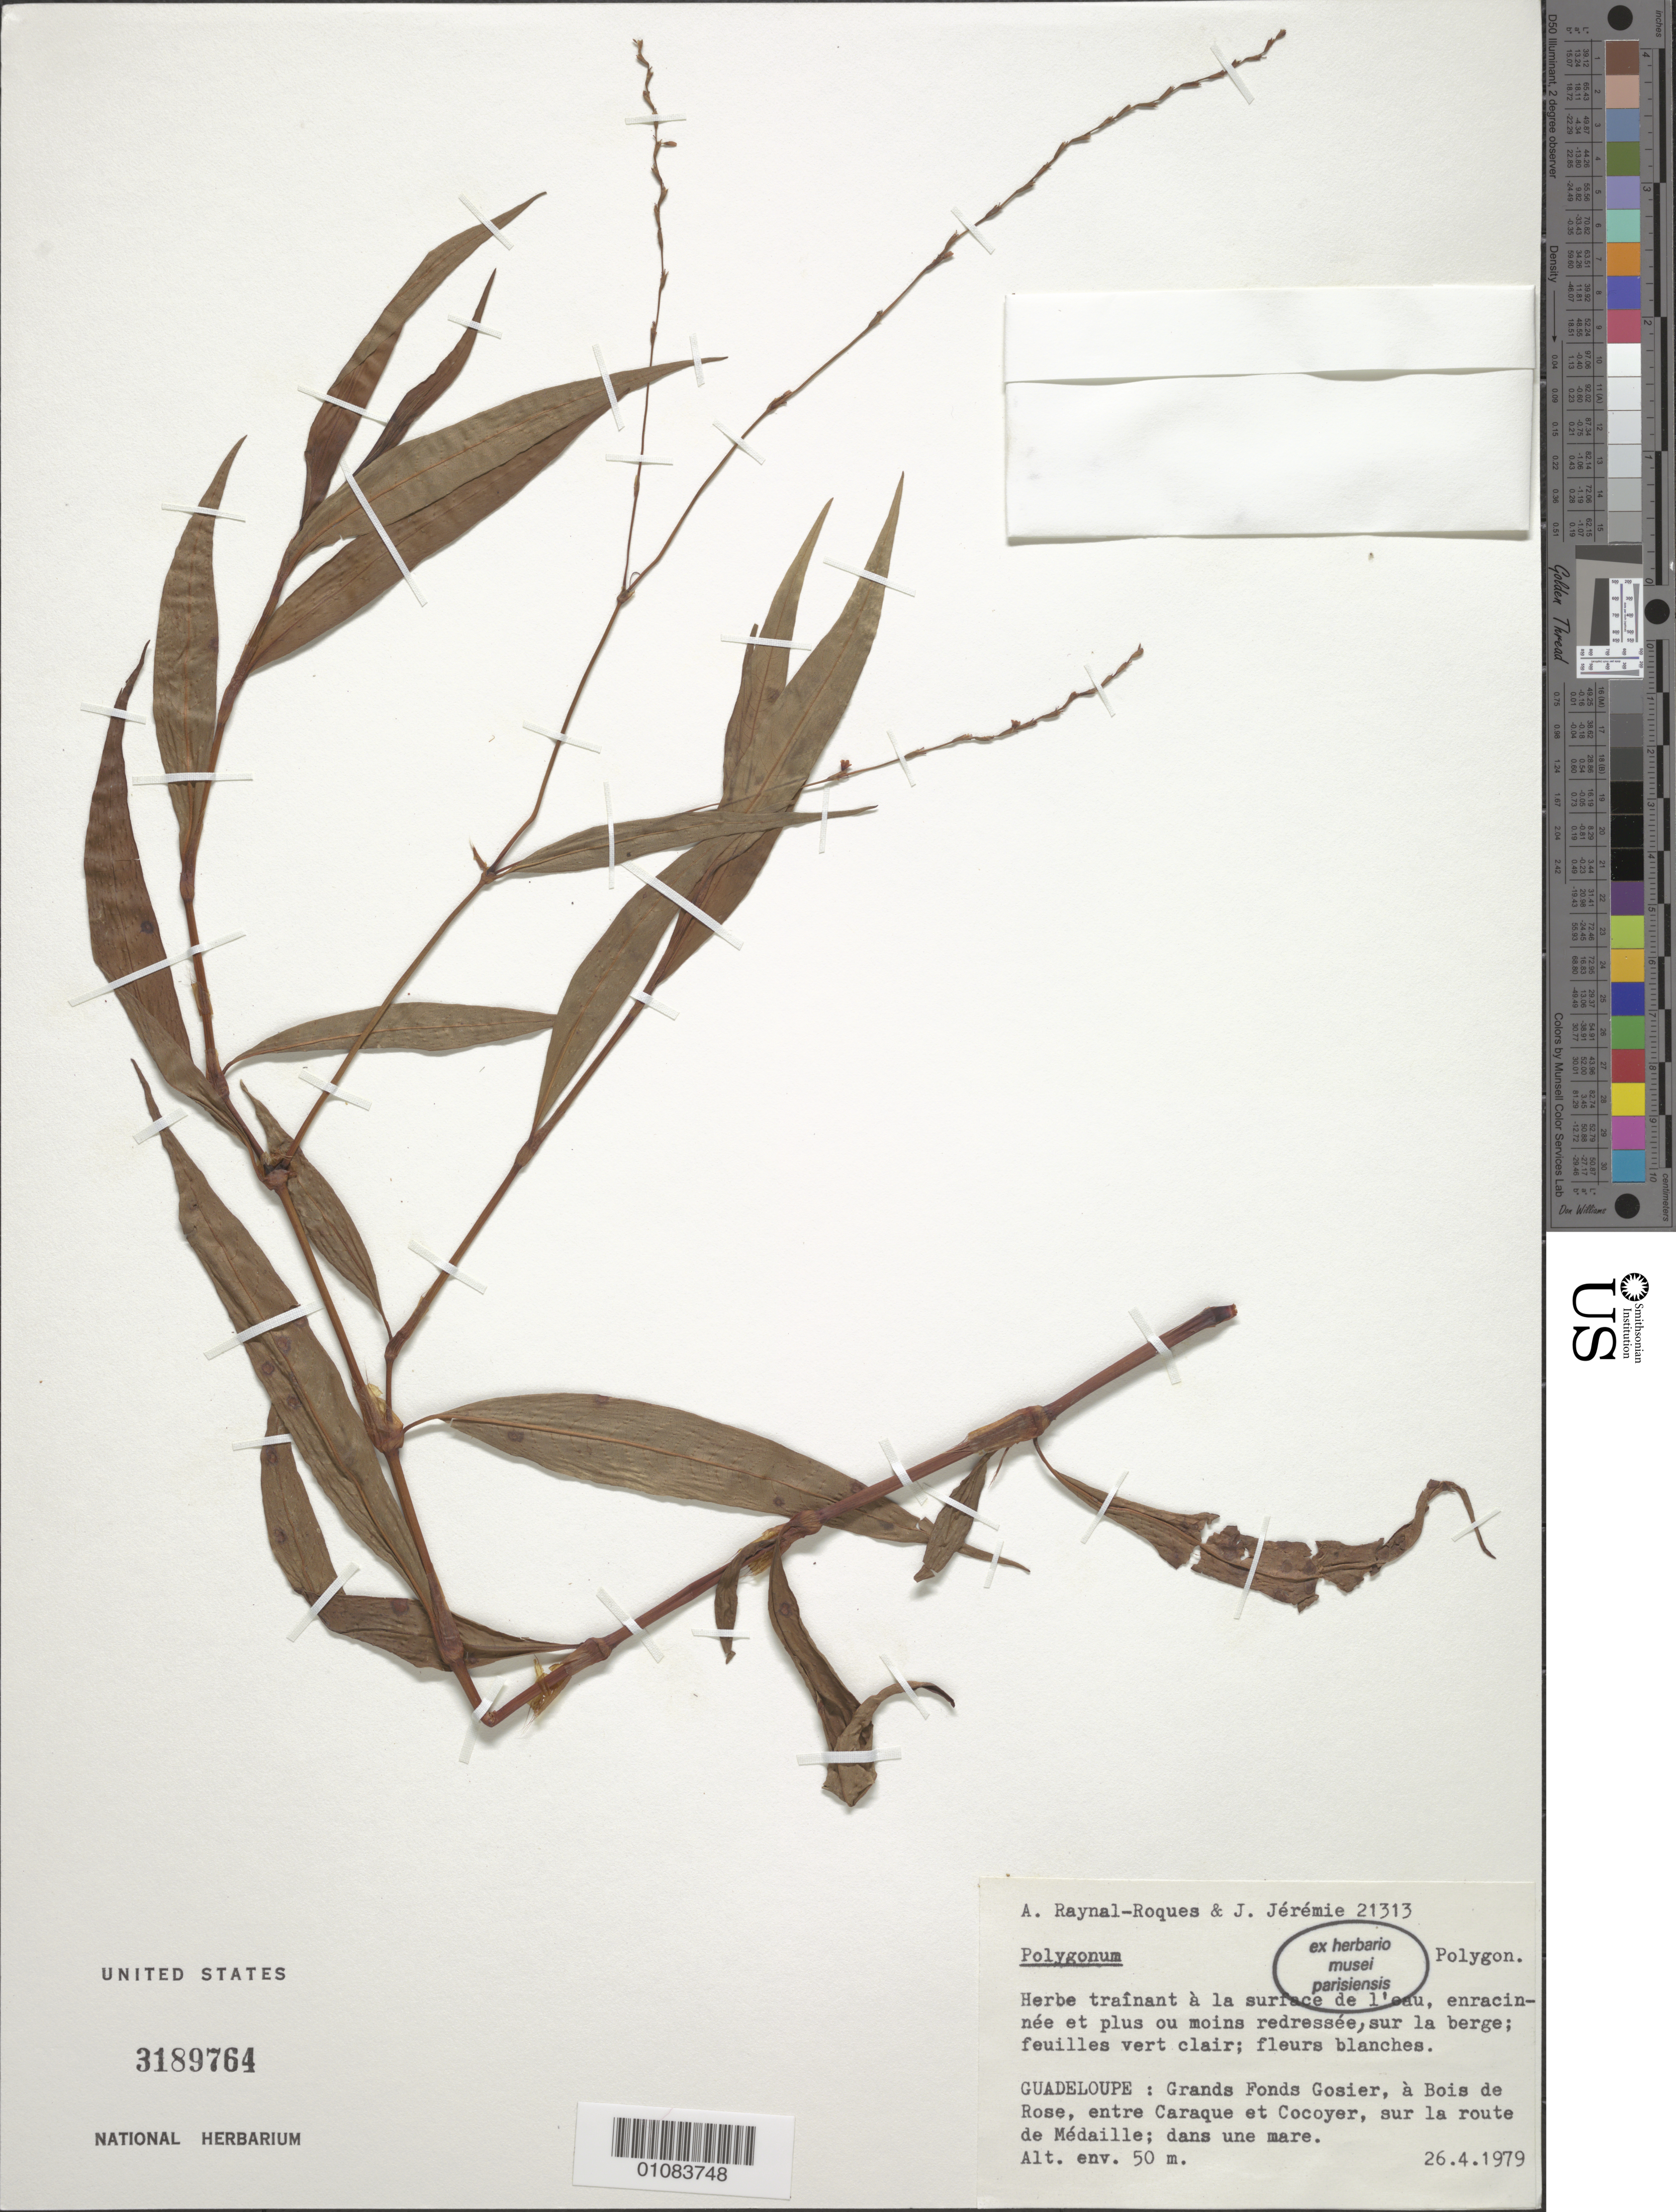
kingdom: Plantae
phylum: Tracheophyta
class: Magnoliopsida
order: Caryophyllales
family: Polygonaceae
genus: Polygonum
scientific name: Polygonum sp.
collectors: A. M. Raynal & J. Jérémie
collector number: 21313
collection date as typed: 26 Apr 1979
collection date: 1979-04-26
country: Guadeloupe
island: Grande Terre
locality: Grands Fonds Gosier, a Bois de Rose, entro Caraque et Cocoyer, sur la route de Medaille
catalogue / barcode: US 3189764